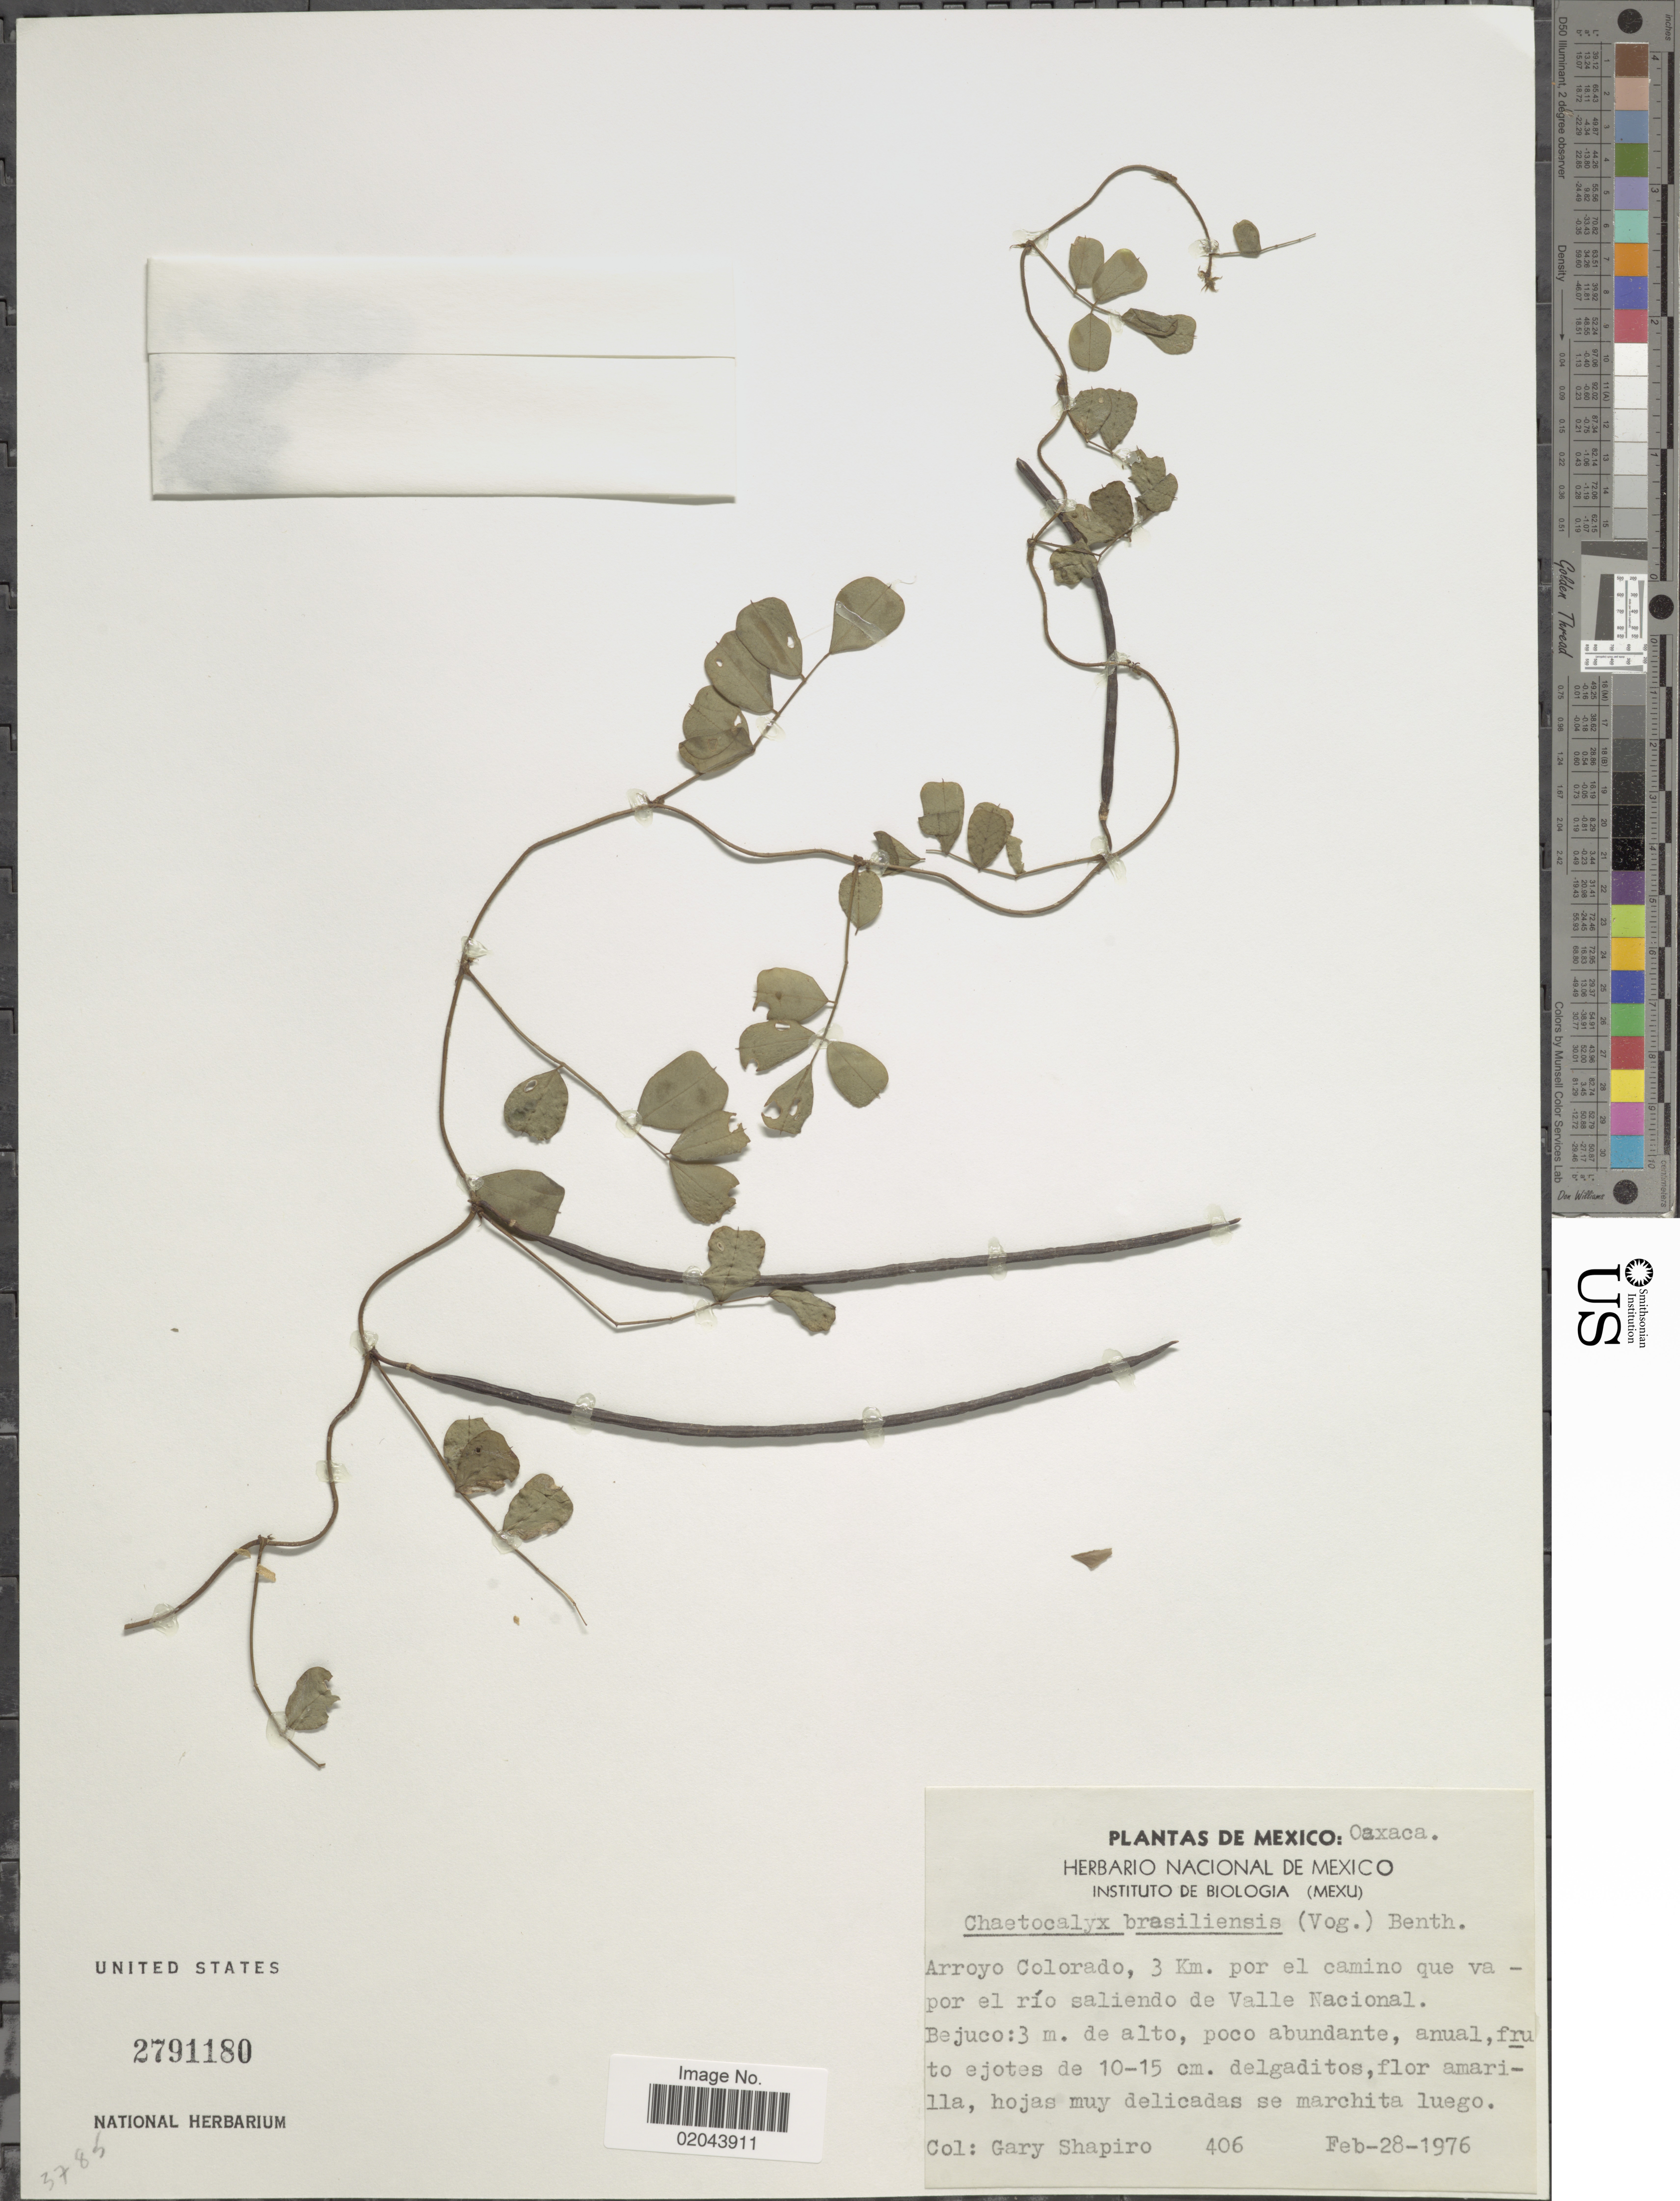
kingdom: Plantae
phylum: Tracheophyta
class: Magnoliopsida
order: Fabales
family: Fabaceae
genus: Chaetocalyx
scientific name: Chaetocalyx brasiliensis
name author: (Vogel) Benth.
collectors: G. Shapiro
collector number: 406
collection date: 1976-02-28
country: Mexico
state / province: Oaxaca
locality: Arroyo Colorado, 3 Km. por el camino que va por el rio saliendo de Valle Nacional.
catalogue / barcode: US 2791180